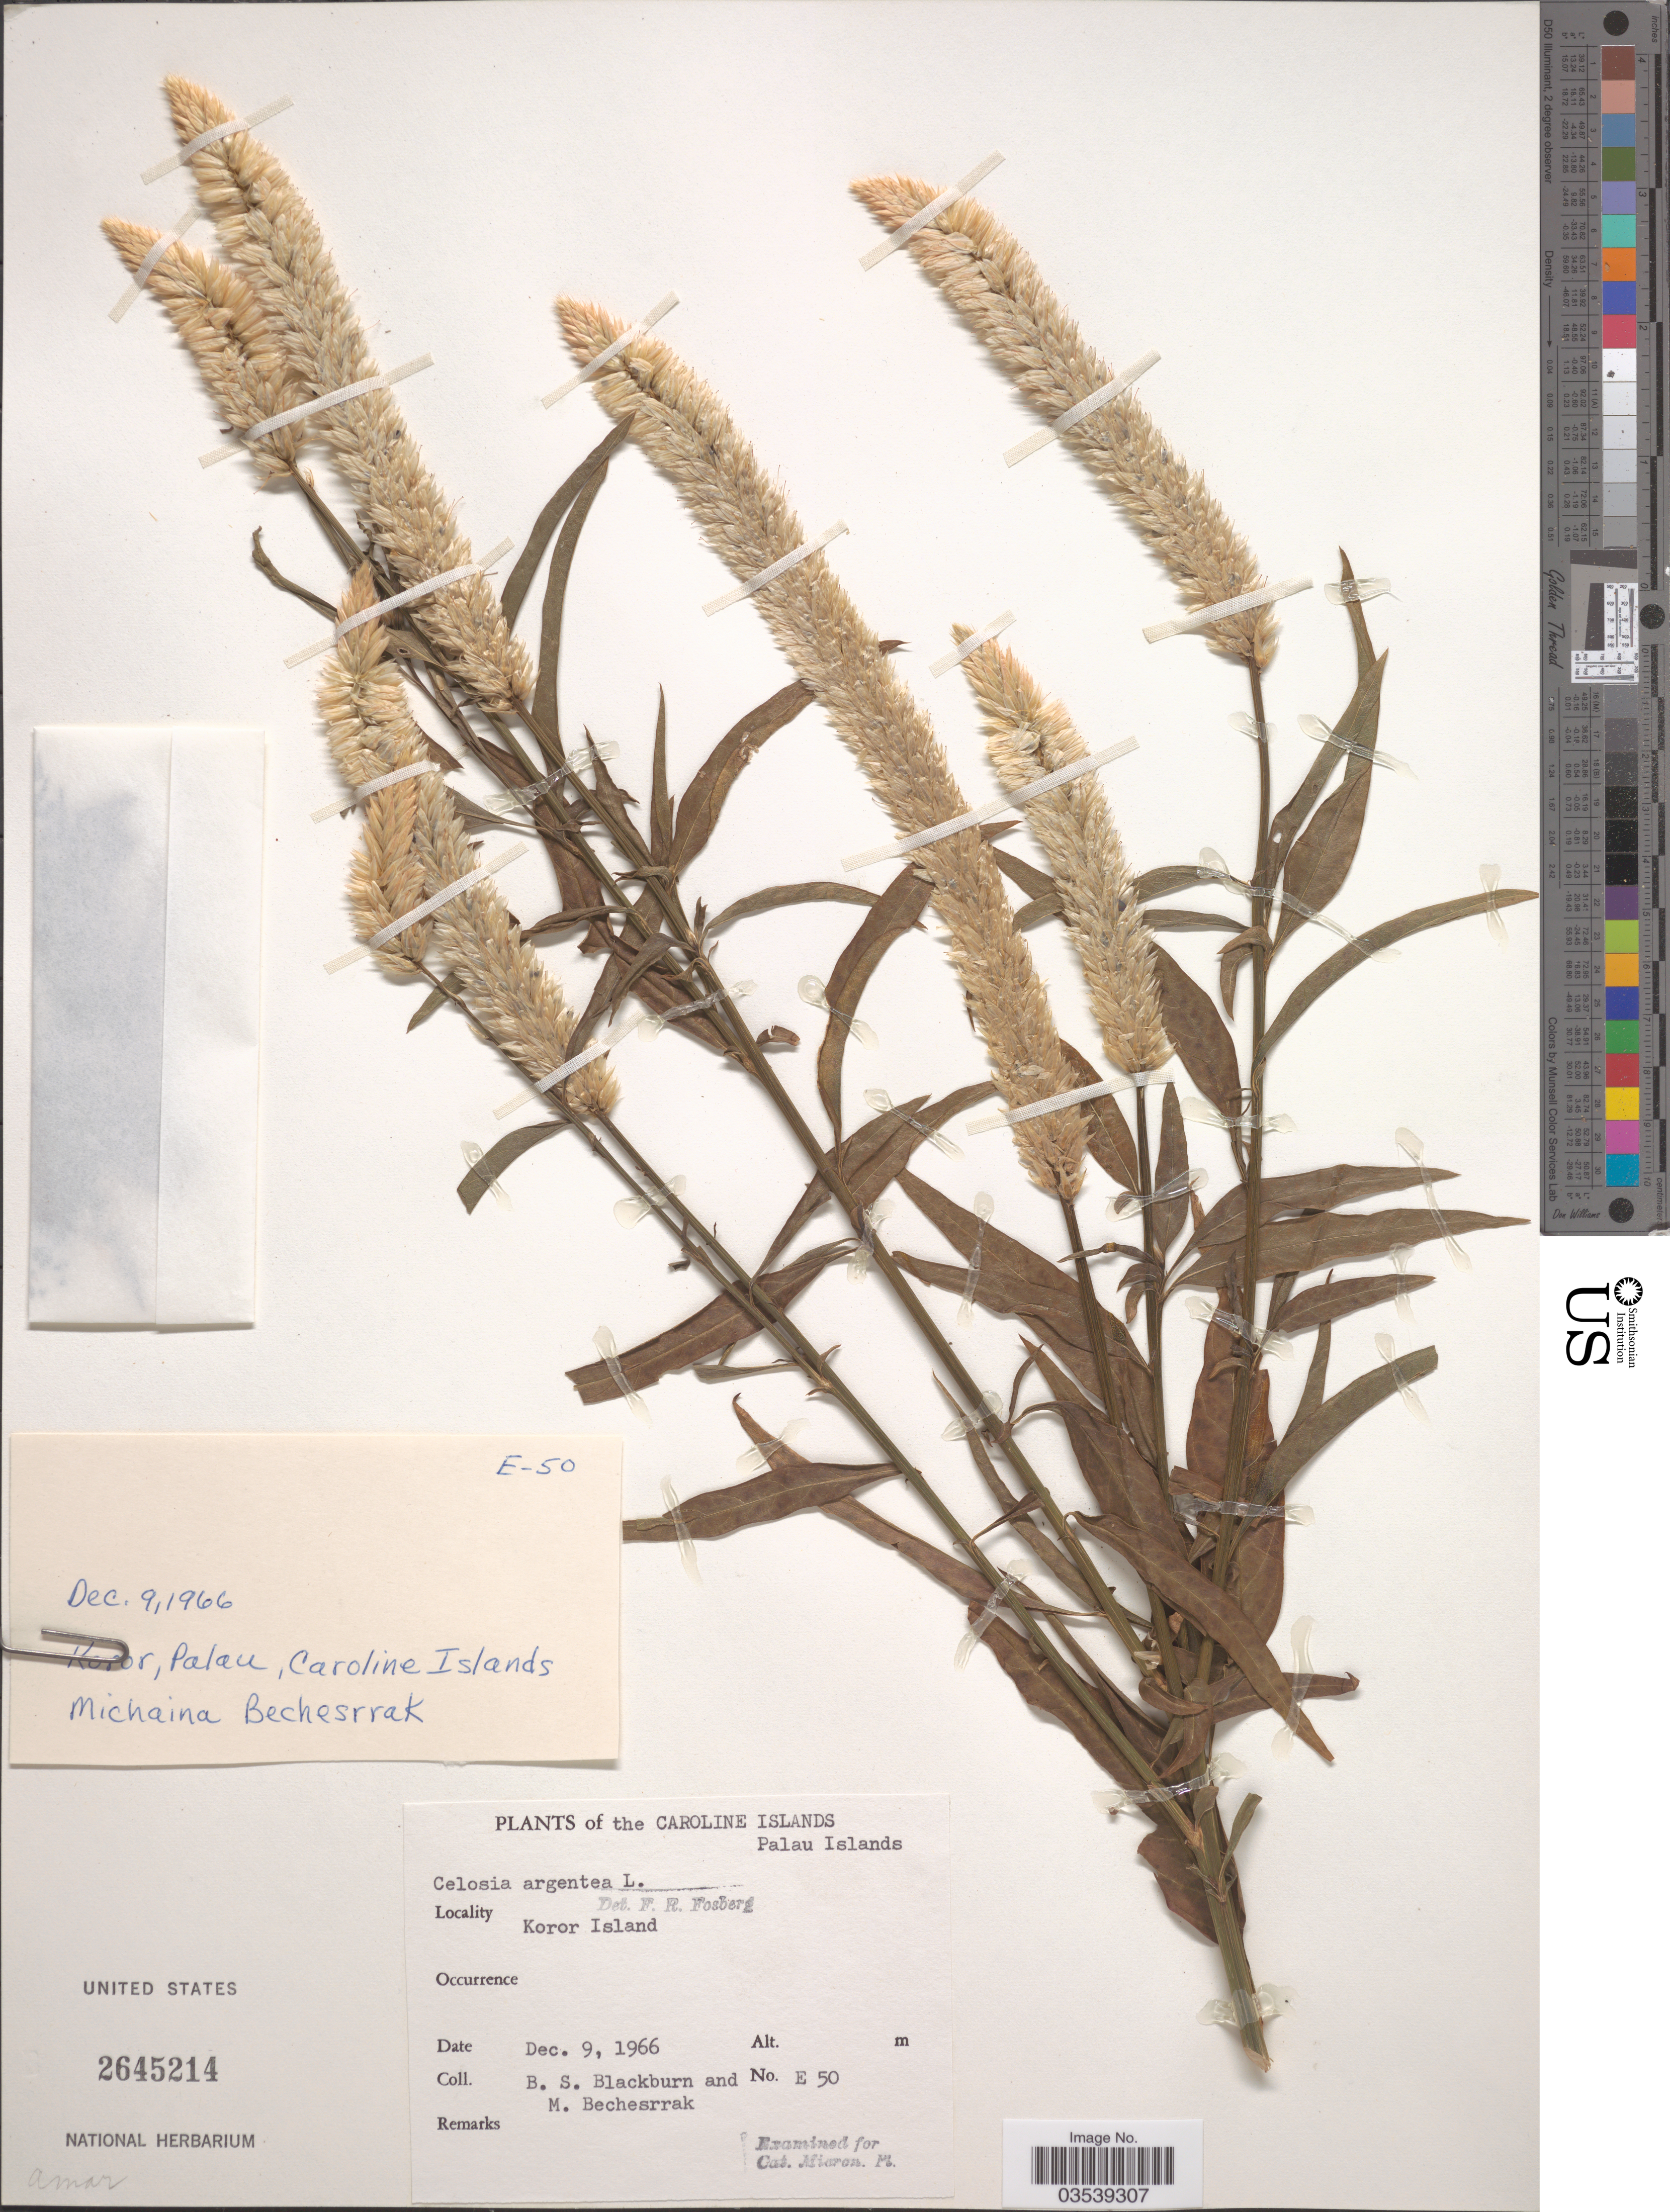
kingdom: Plantae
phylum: Tracheophyta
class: Magnoliopsida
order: Caryophyllales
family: Amaranthaceae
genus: Celosia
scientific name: Celosia argentea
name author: L.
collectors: B. S. Blackburn & M. Bechesrrak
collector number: E50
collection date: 1966-12-09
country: Palau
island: Oreor [Koror]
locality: The Caroline Islands. Palau Islands. Koror Island.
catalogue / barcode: US 2645214